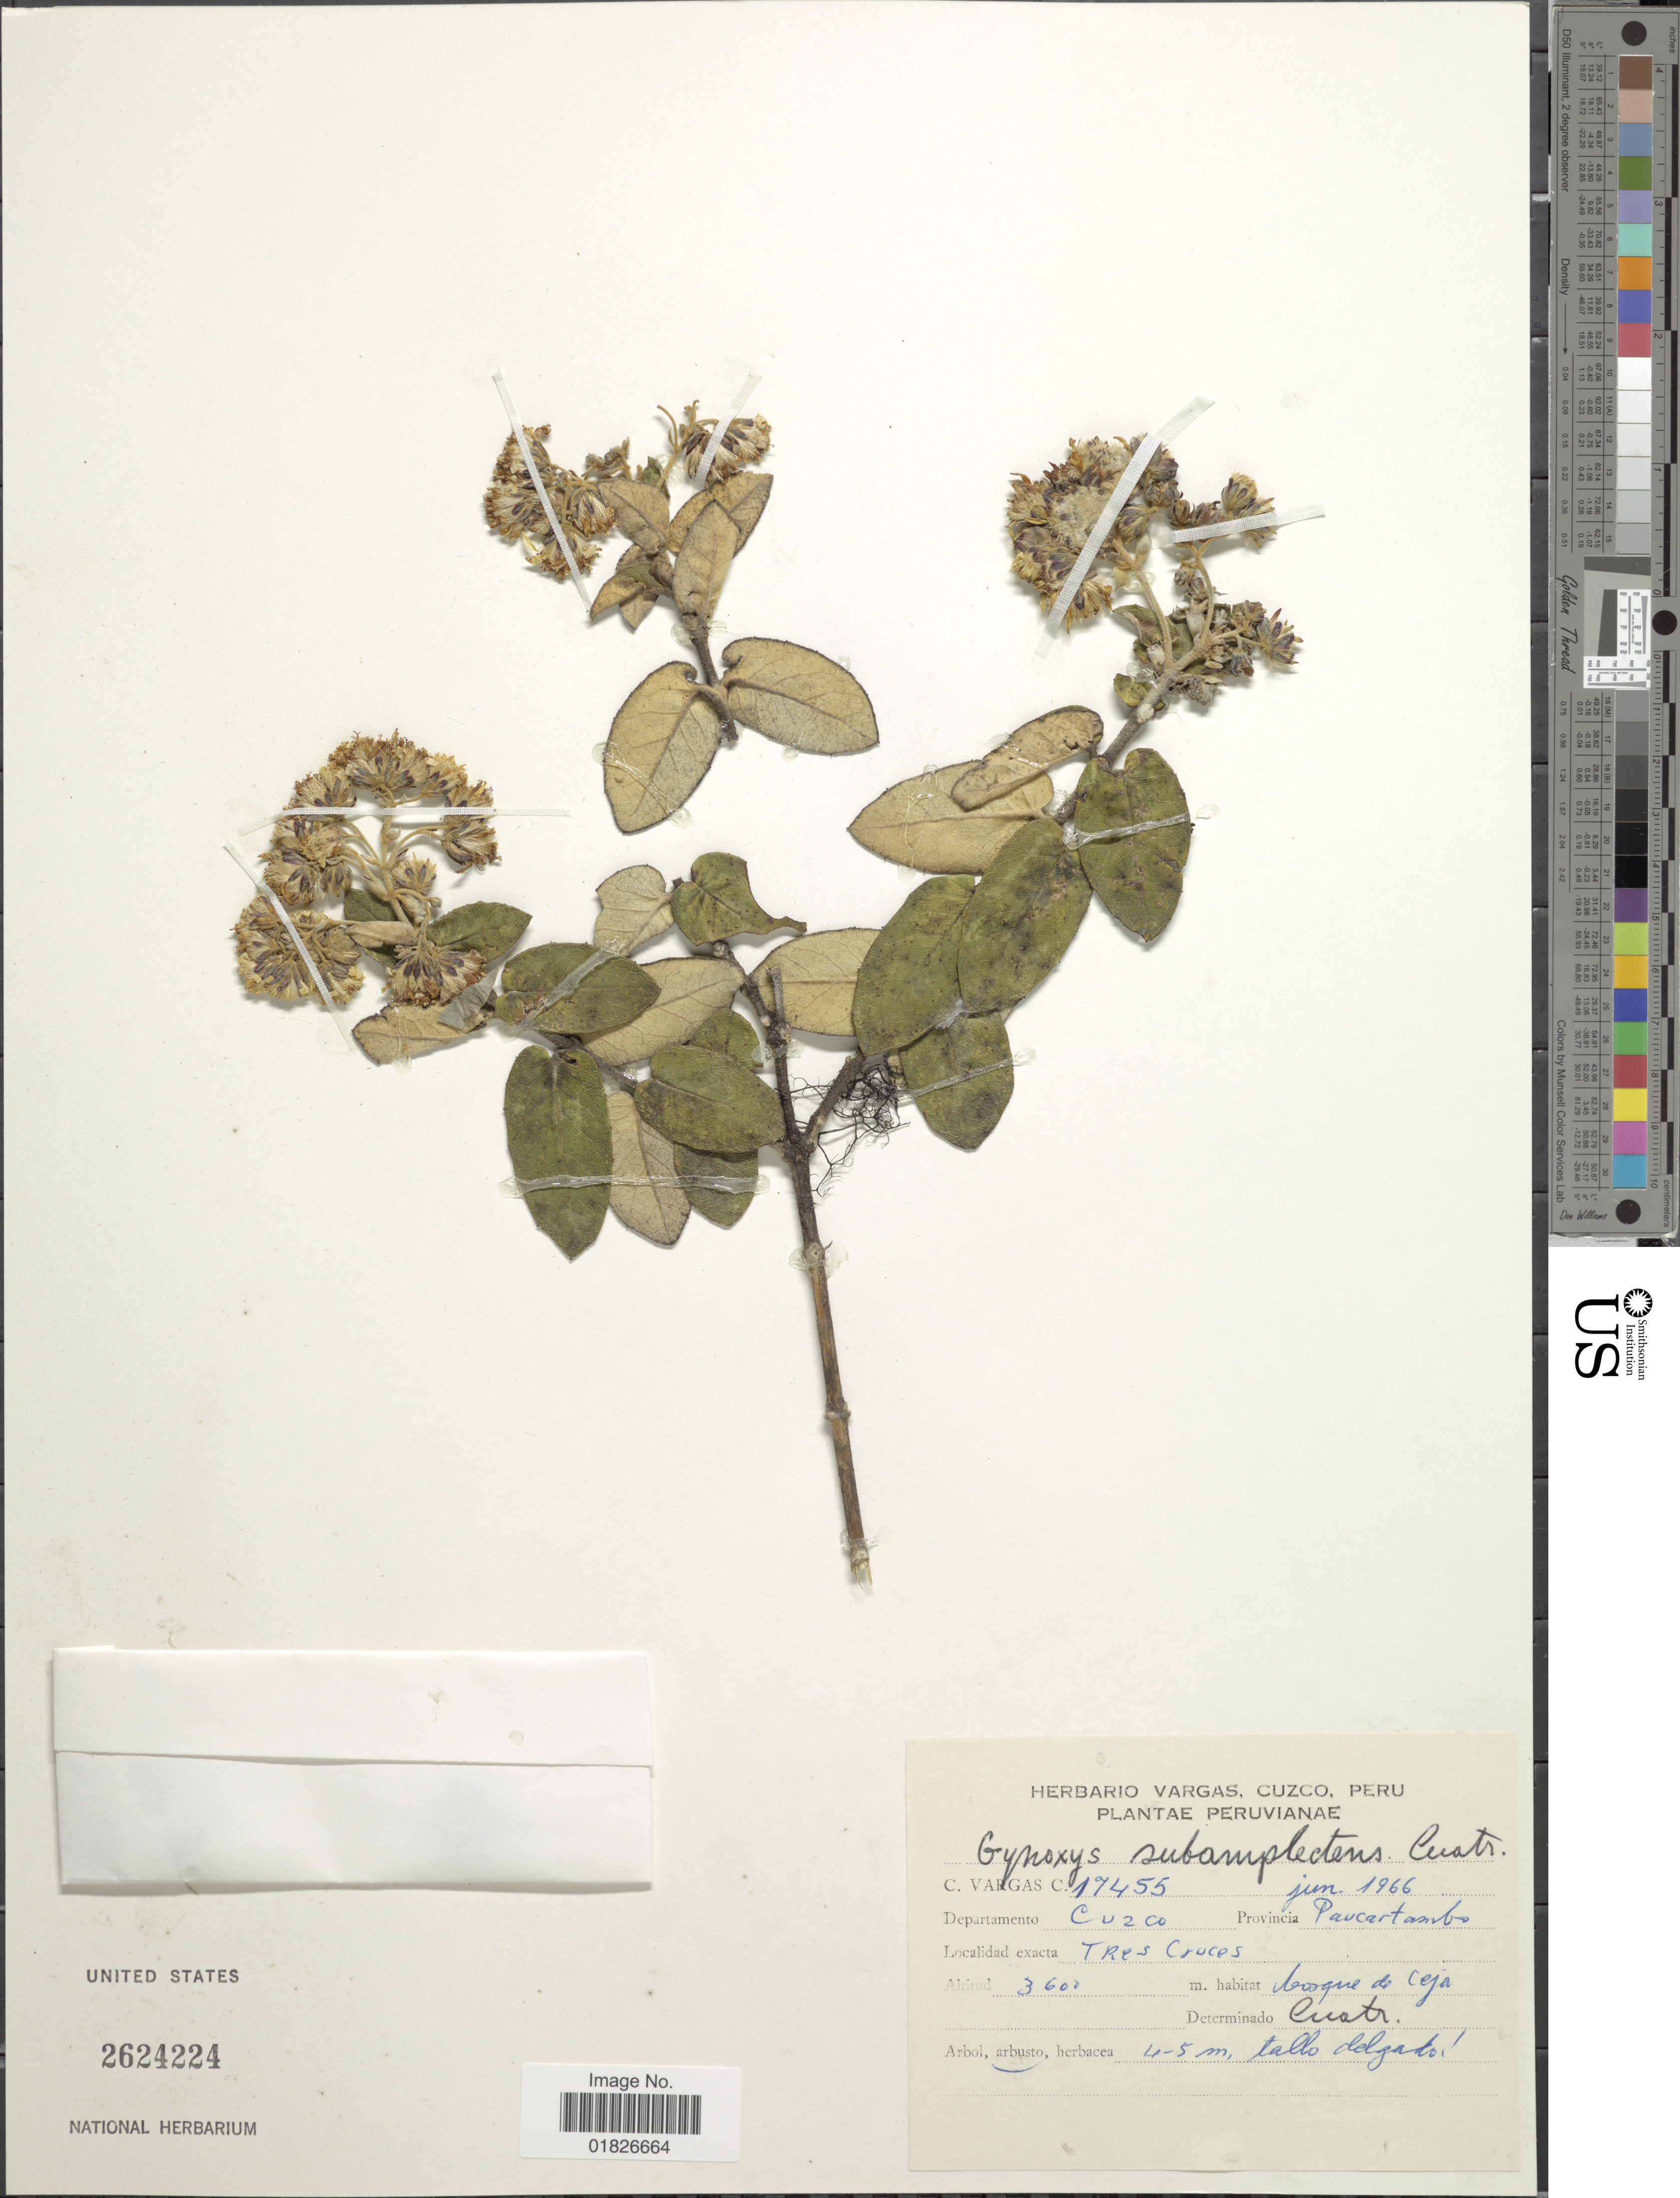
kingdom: Plantae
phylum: Tracheophyta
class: Magnoliopsida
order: Asterales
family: Asteraceae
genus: Gynoxys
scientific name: Gynoxys subamplectens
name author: Cuatrec.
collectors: C. Vargas Calderón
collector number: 17455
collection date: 1966-06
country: Peru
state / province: Cusco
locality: Provincia Paucartambo, Tres Cruces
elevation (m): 3600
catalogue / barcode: US 2624224